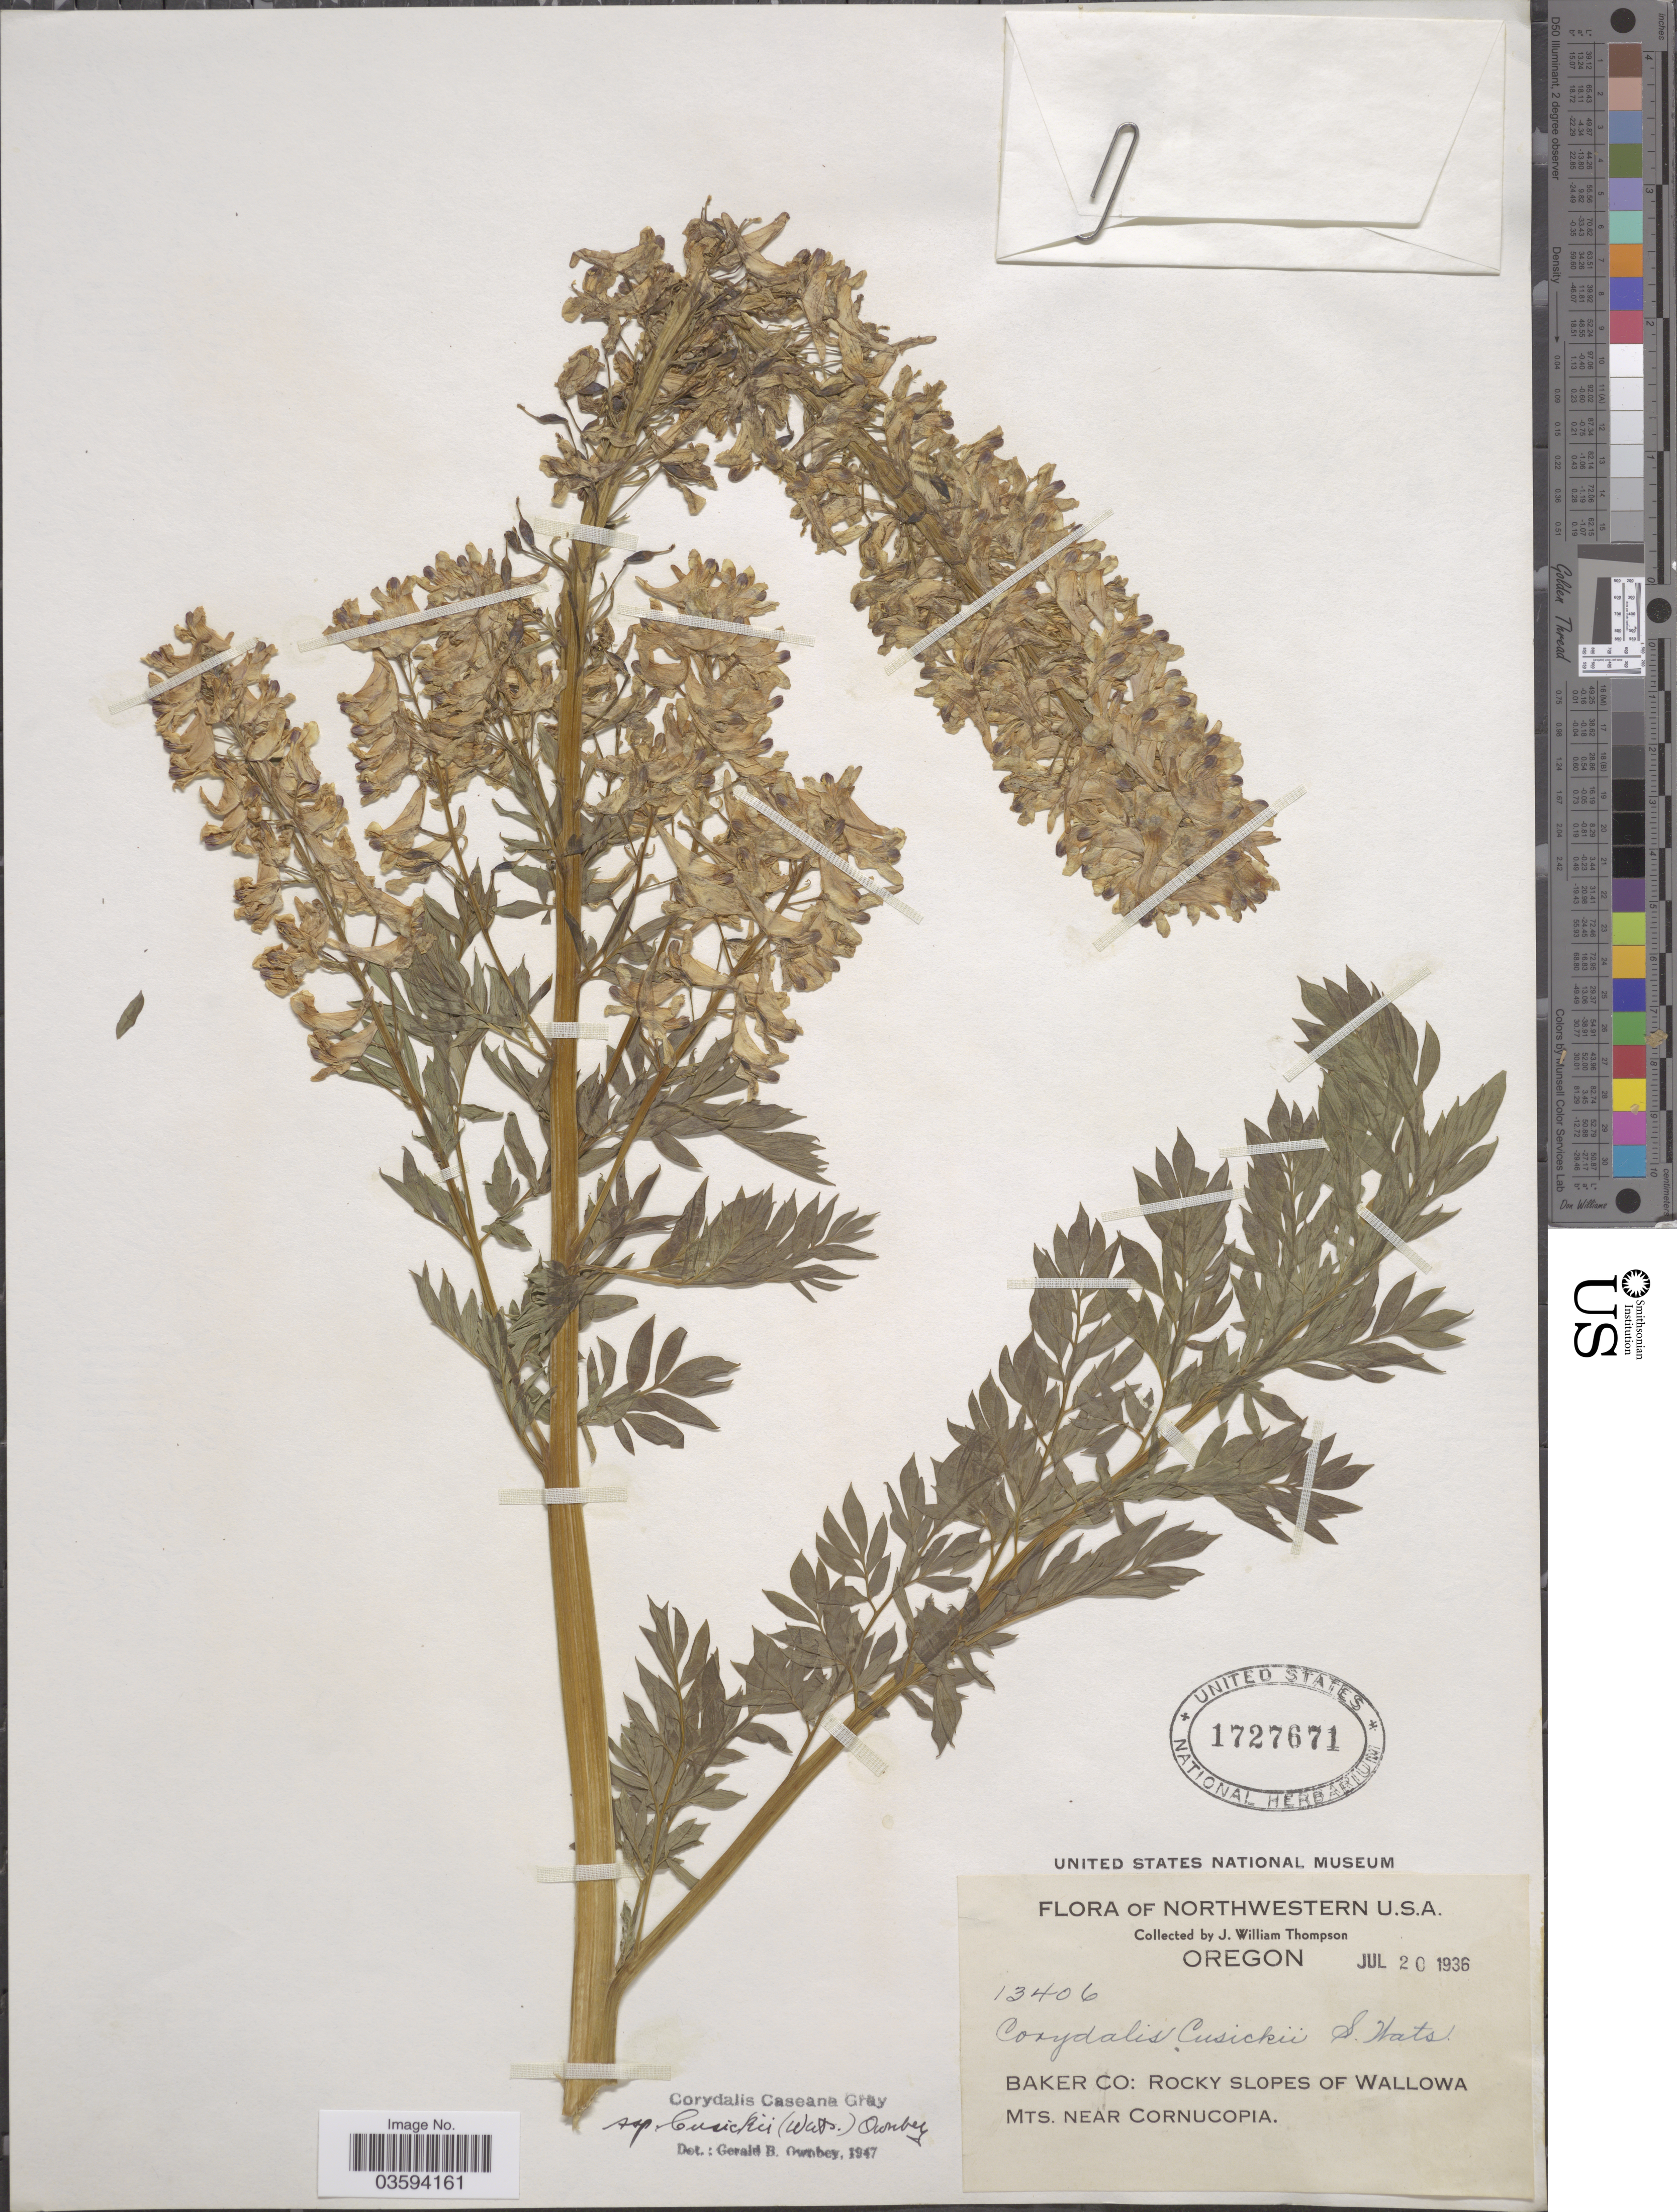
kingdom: Plantae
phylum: Tracheophyta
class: Magnoliopsida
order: Ranunculales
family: Papaveraceae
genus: Corydalis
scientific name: Corydalis caseana subsp. cusickii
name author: (S. Watson) G.B. Ownbey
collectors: J. W. Thompson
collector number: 13406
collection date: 1936-07-20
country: United States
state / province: Oregon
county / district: Baker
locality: Rocky slopes of Wallowa Mts. near Cornucopia.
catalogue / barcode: US 1727671